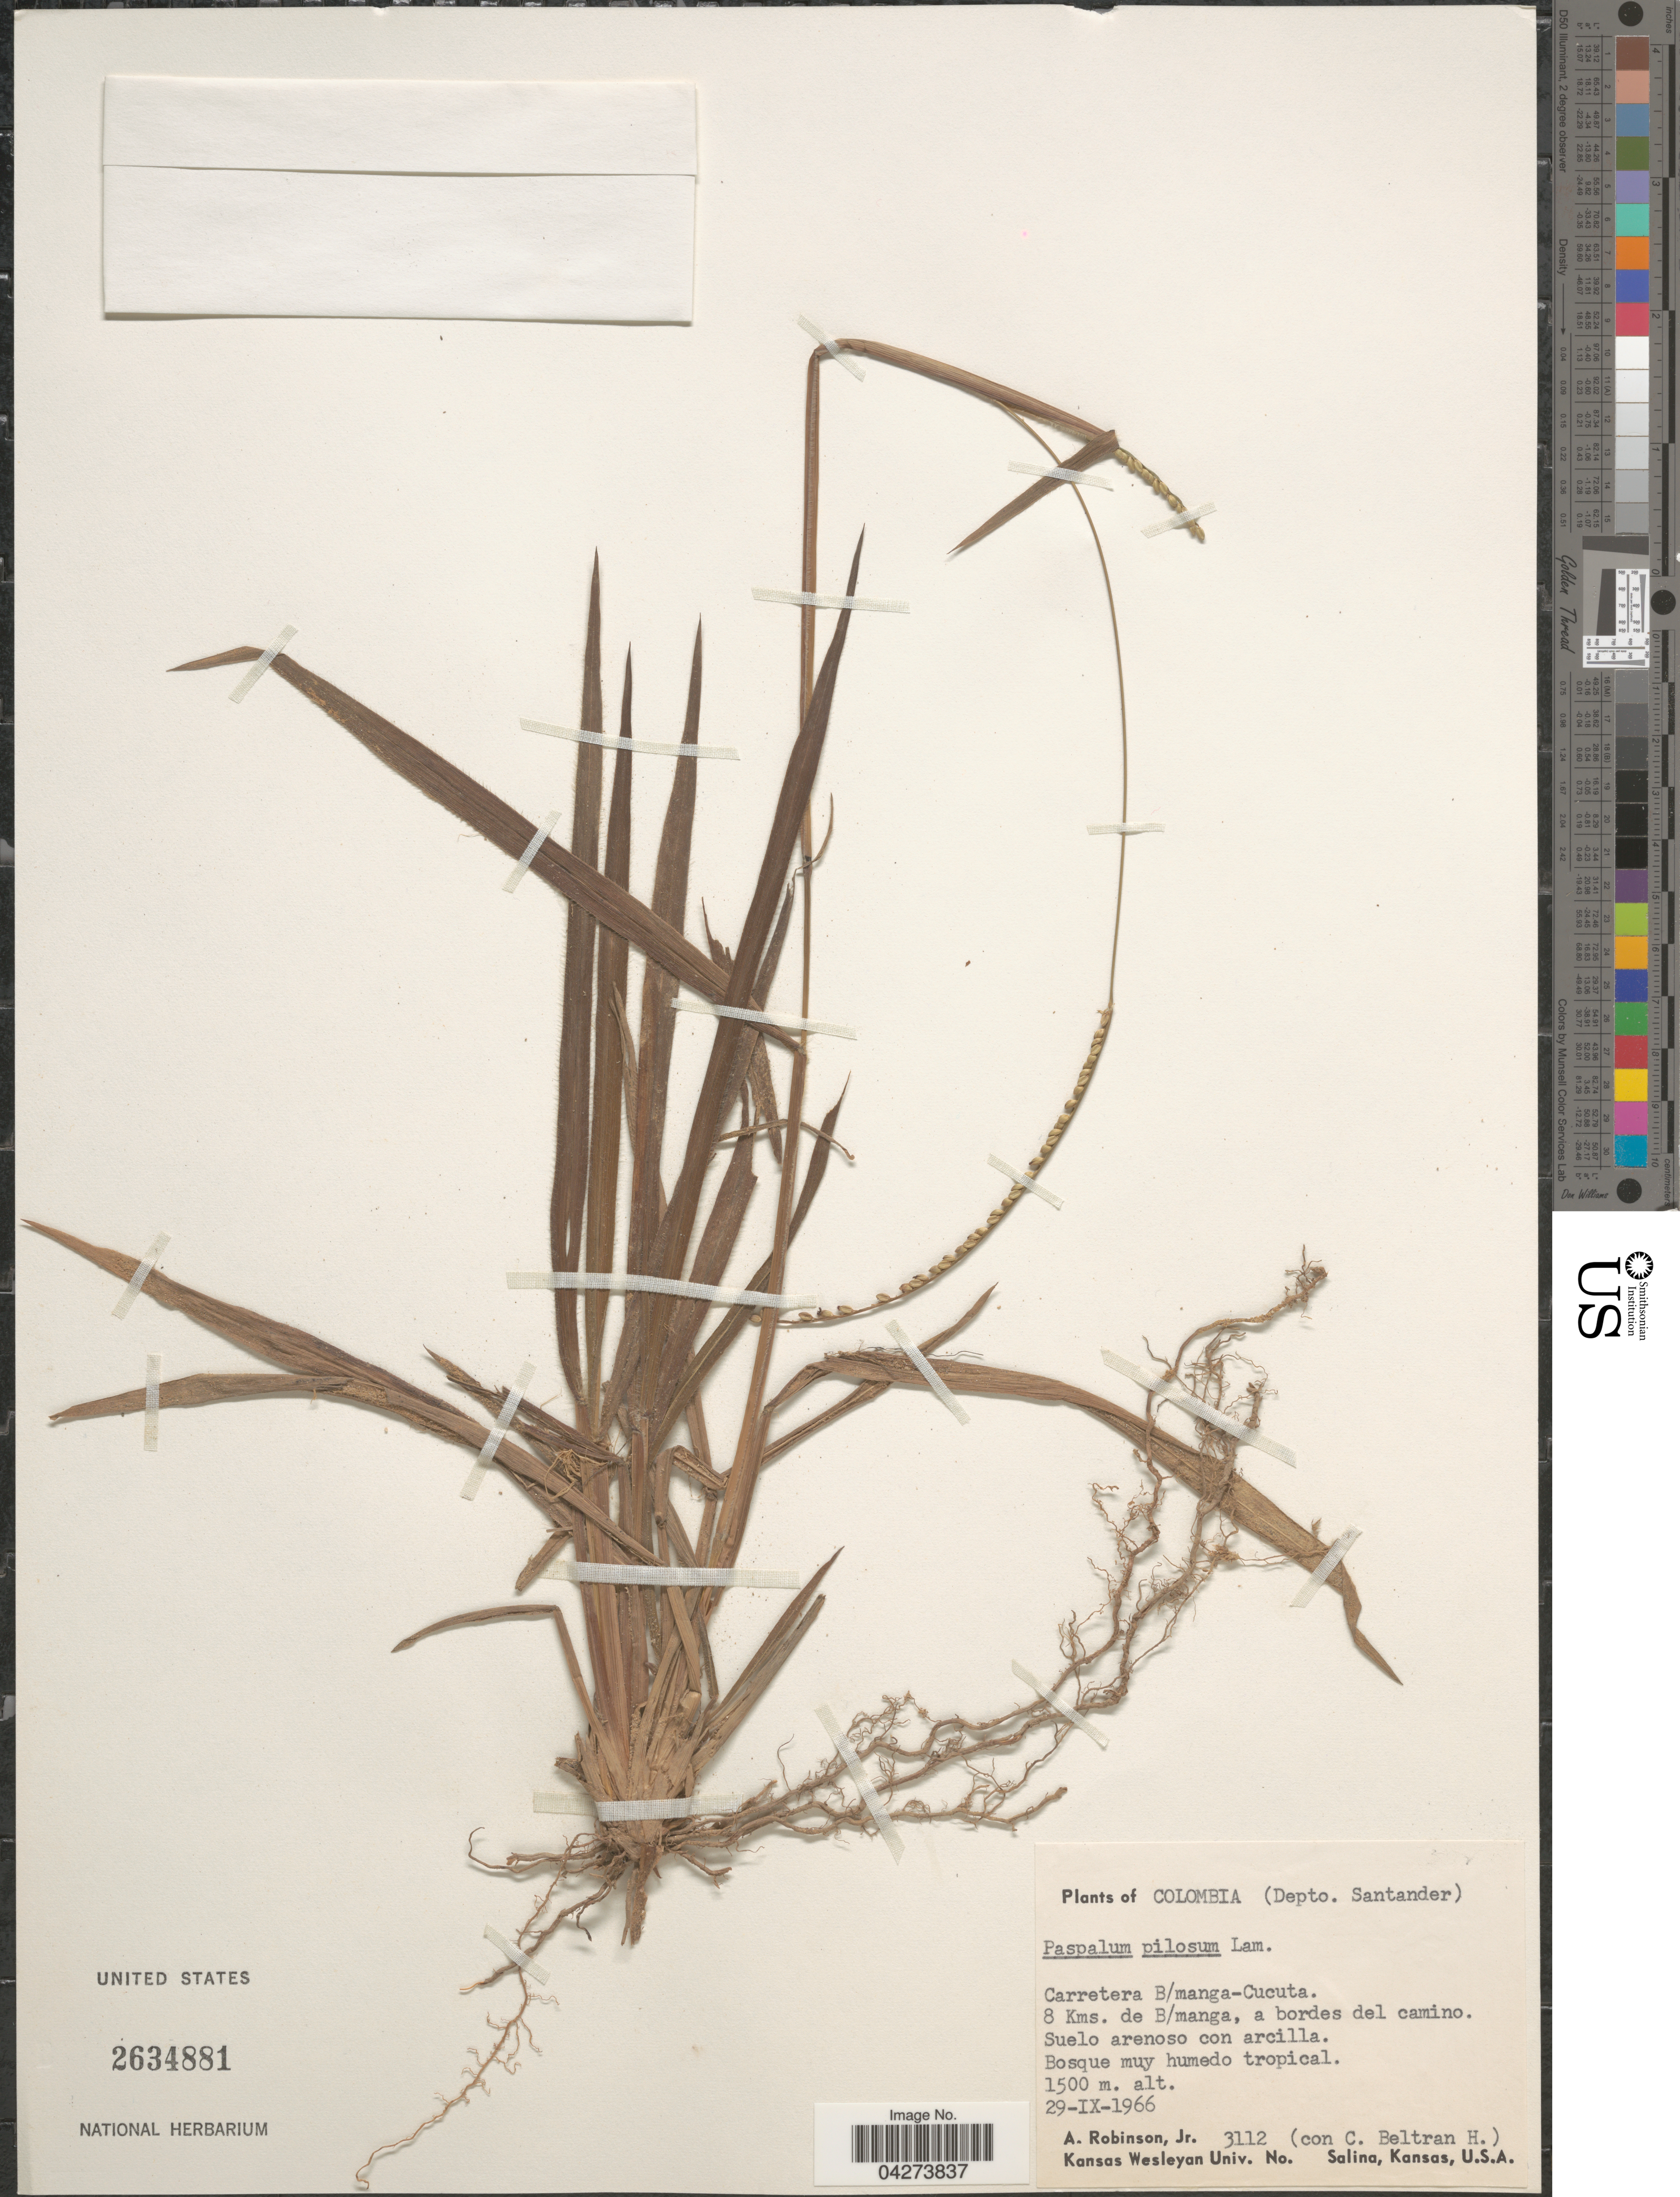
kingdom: Plantae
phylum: Tracheophyta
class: Liliopsida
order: Poales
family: Poaceae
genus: Paspalum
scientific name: Paspalum pilosum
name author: Lam.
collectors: A. Robinson Jr. & C. Beltran H.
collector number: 3112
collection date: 1966-09-29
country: Colombia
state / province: Santander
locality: (Depto. Santander). 8 Kms. B/manga, a bordes del camino. Suelo arenoso con arcilla.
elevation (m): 1500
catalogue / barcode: US 2634881